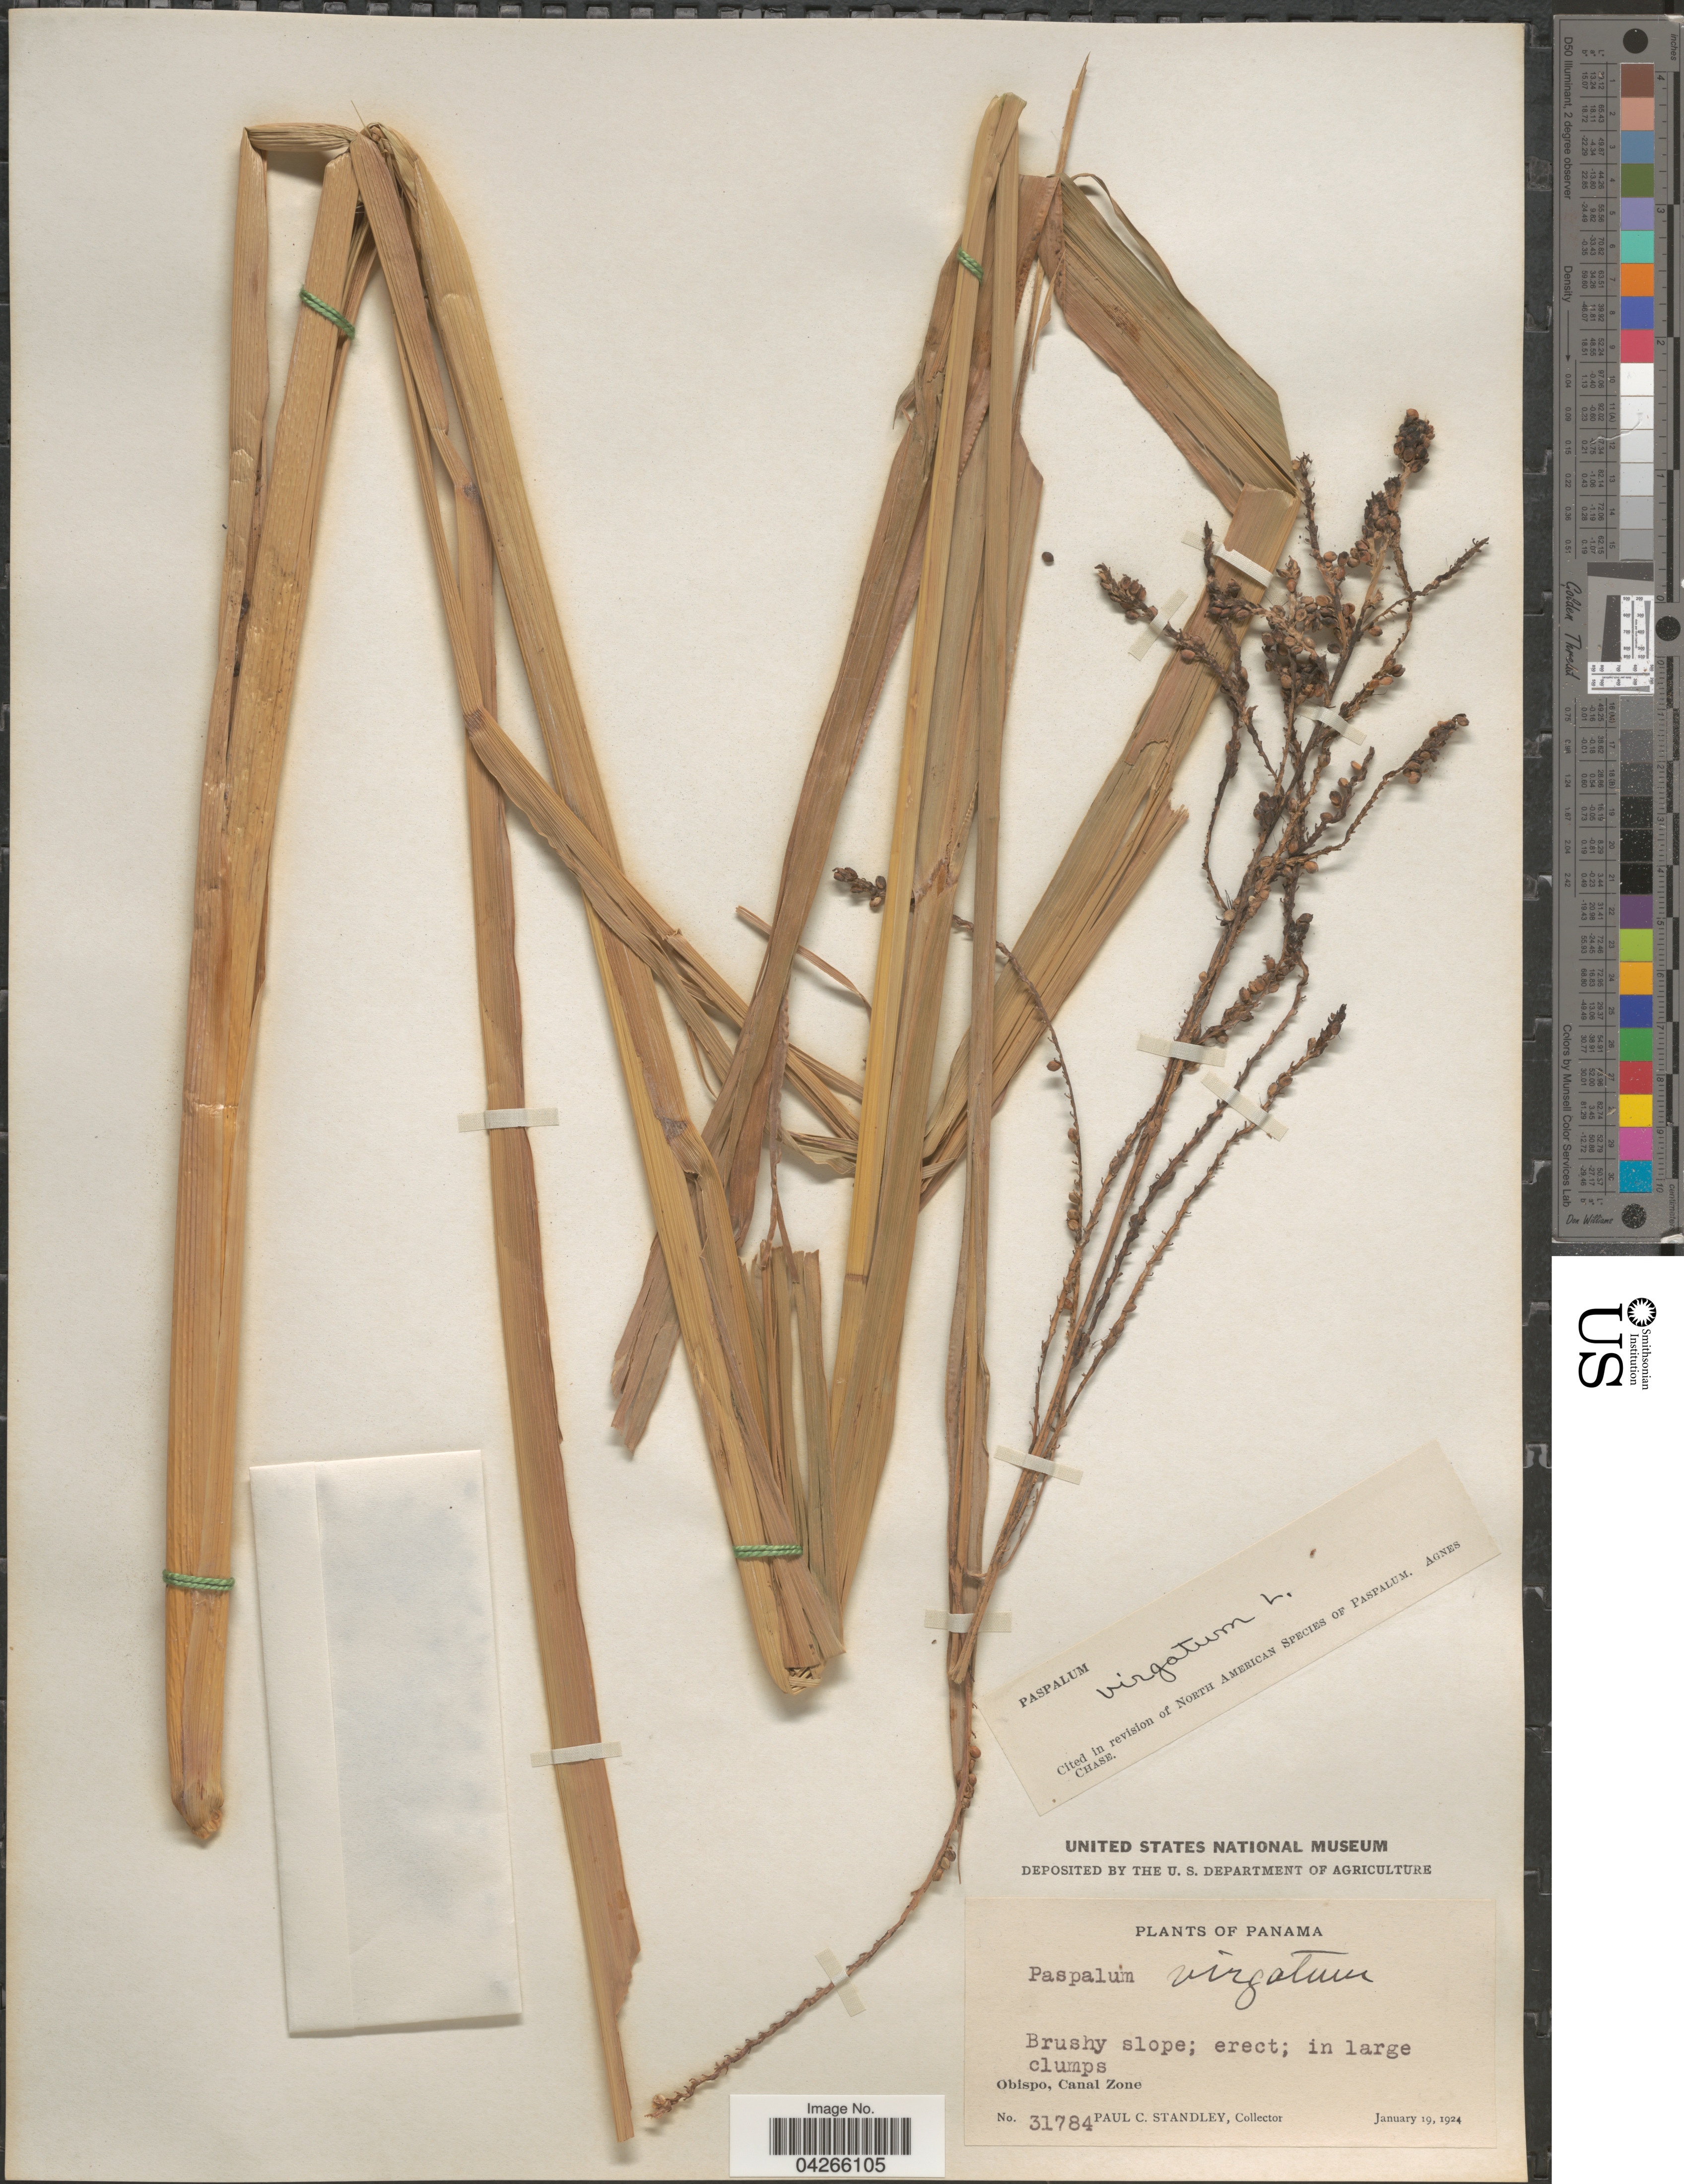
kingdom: Plantae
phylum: Tracheophyta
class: Liliopsida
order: Poales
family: Poaceae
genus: Paspalum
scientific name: Paspalum virgatum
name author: L.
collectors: P. C. Standley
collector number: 31784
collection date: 1924-01-19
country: Panama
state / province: Colón / Panamá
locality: Brushy slope. Obispo, Canal Zone.